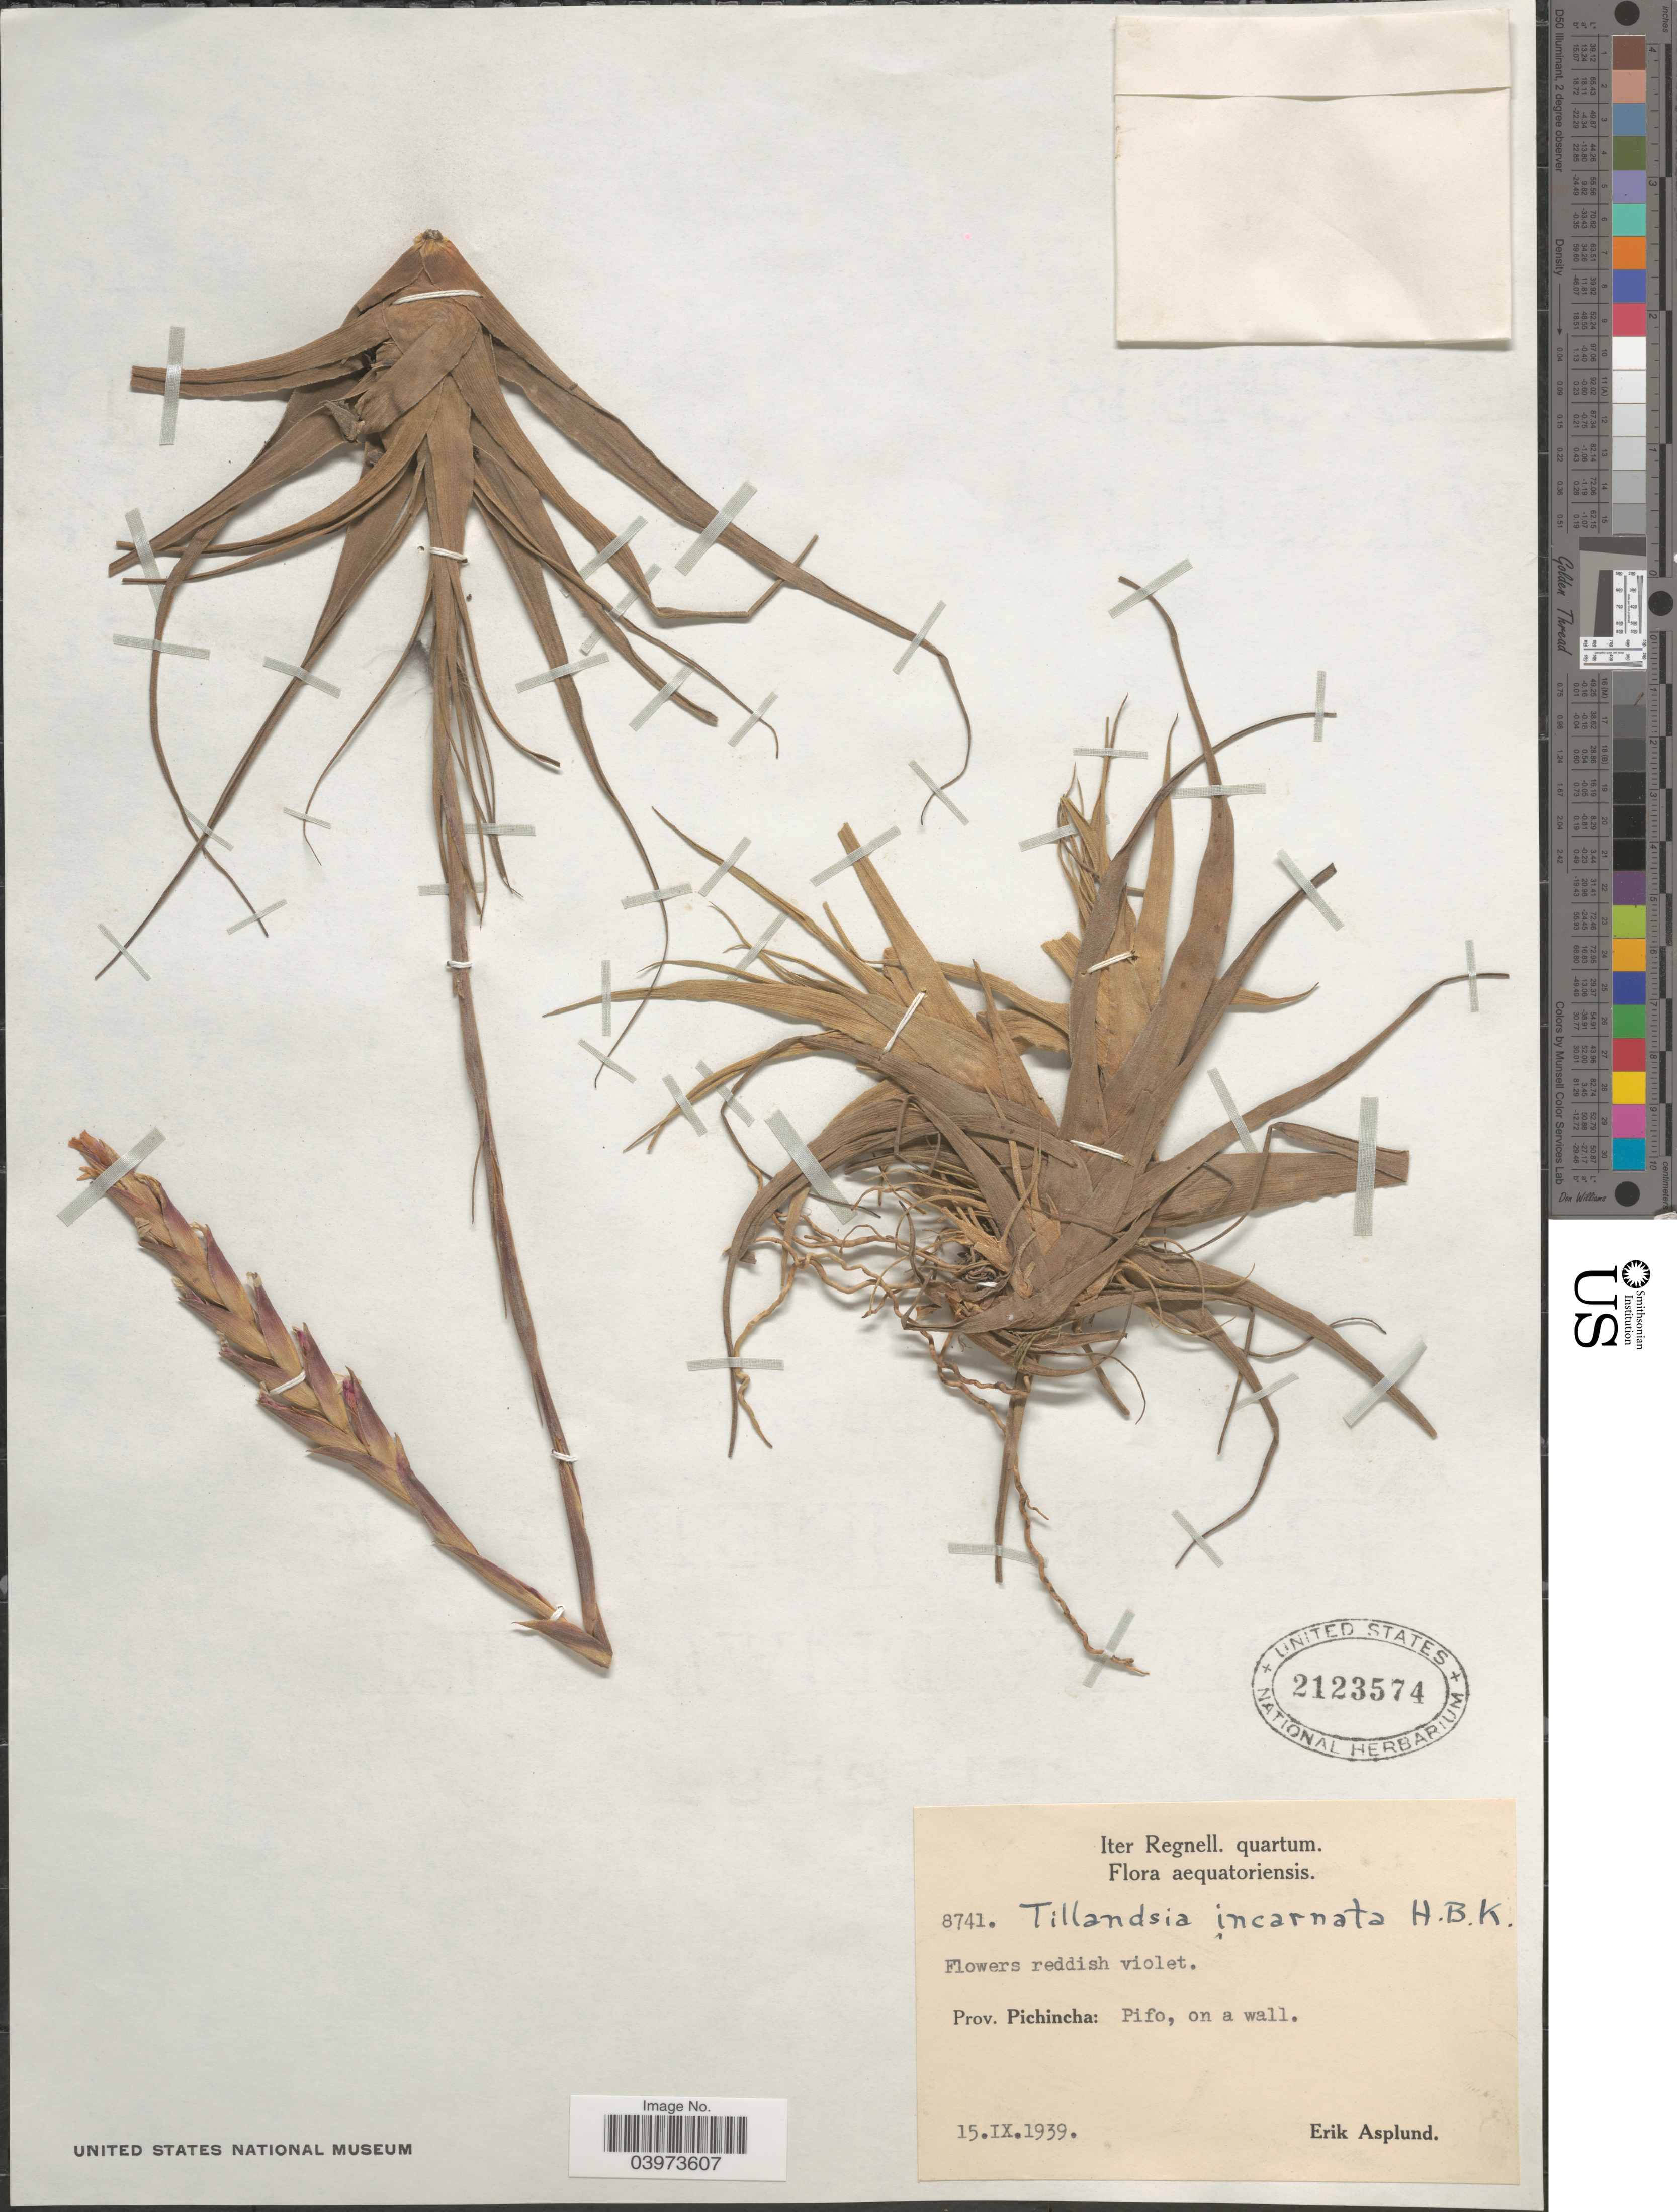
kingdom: Plantae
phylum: Tracheophyta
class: Liliopsida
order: Poales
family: Bromeliaceae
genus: Tillandsia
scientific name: Tillandsia incarnata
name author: Kunth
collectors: E. Asplund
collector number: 8741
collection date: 1939-09-15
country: Ecuador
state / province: Pichincha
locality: Iter Regnell. quartum. Pifo, on a wall.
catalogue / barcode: US 2123574